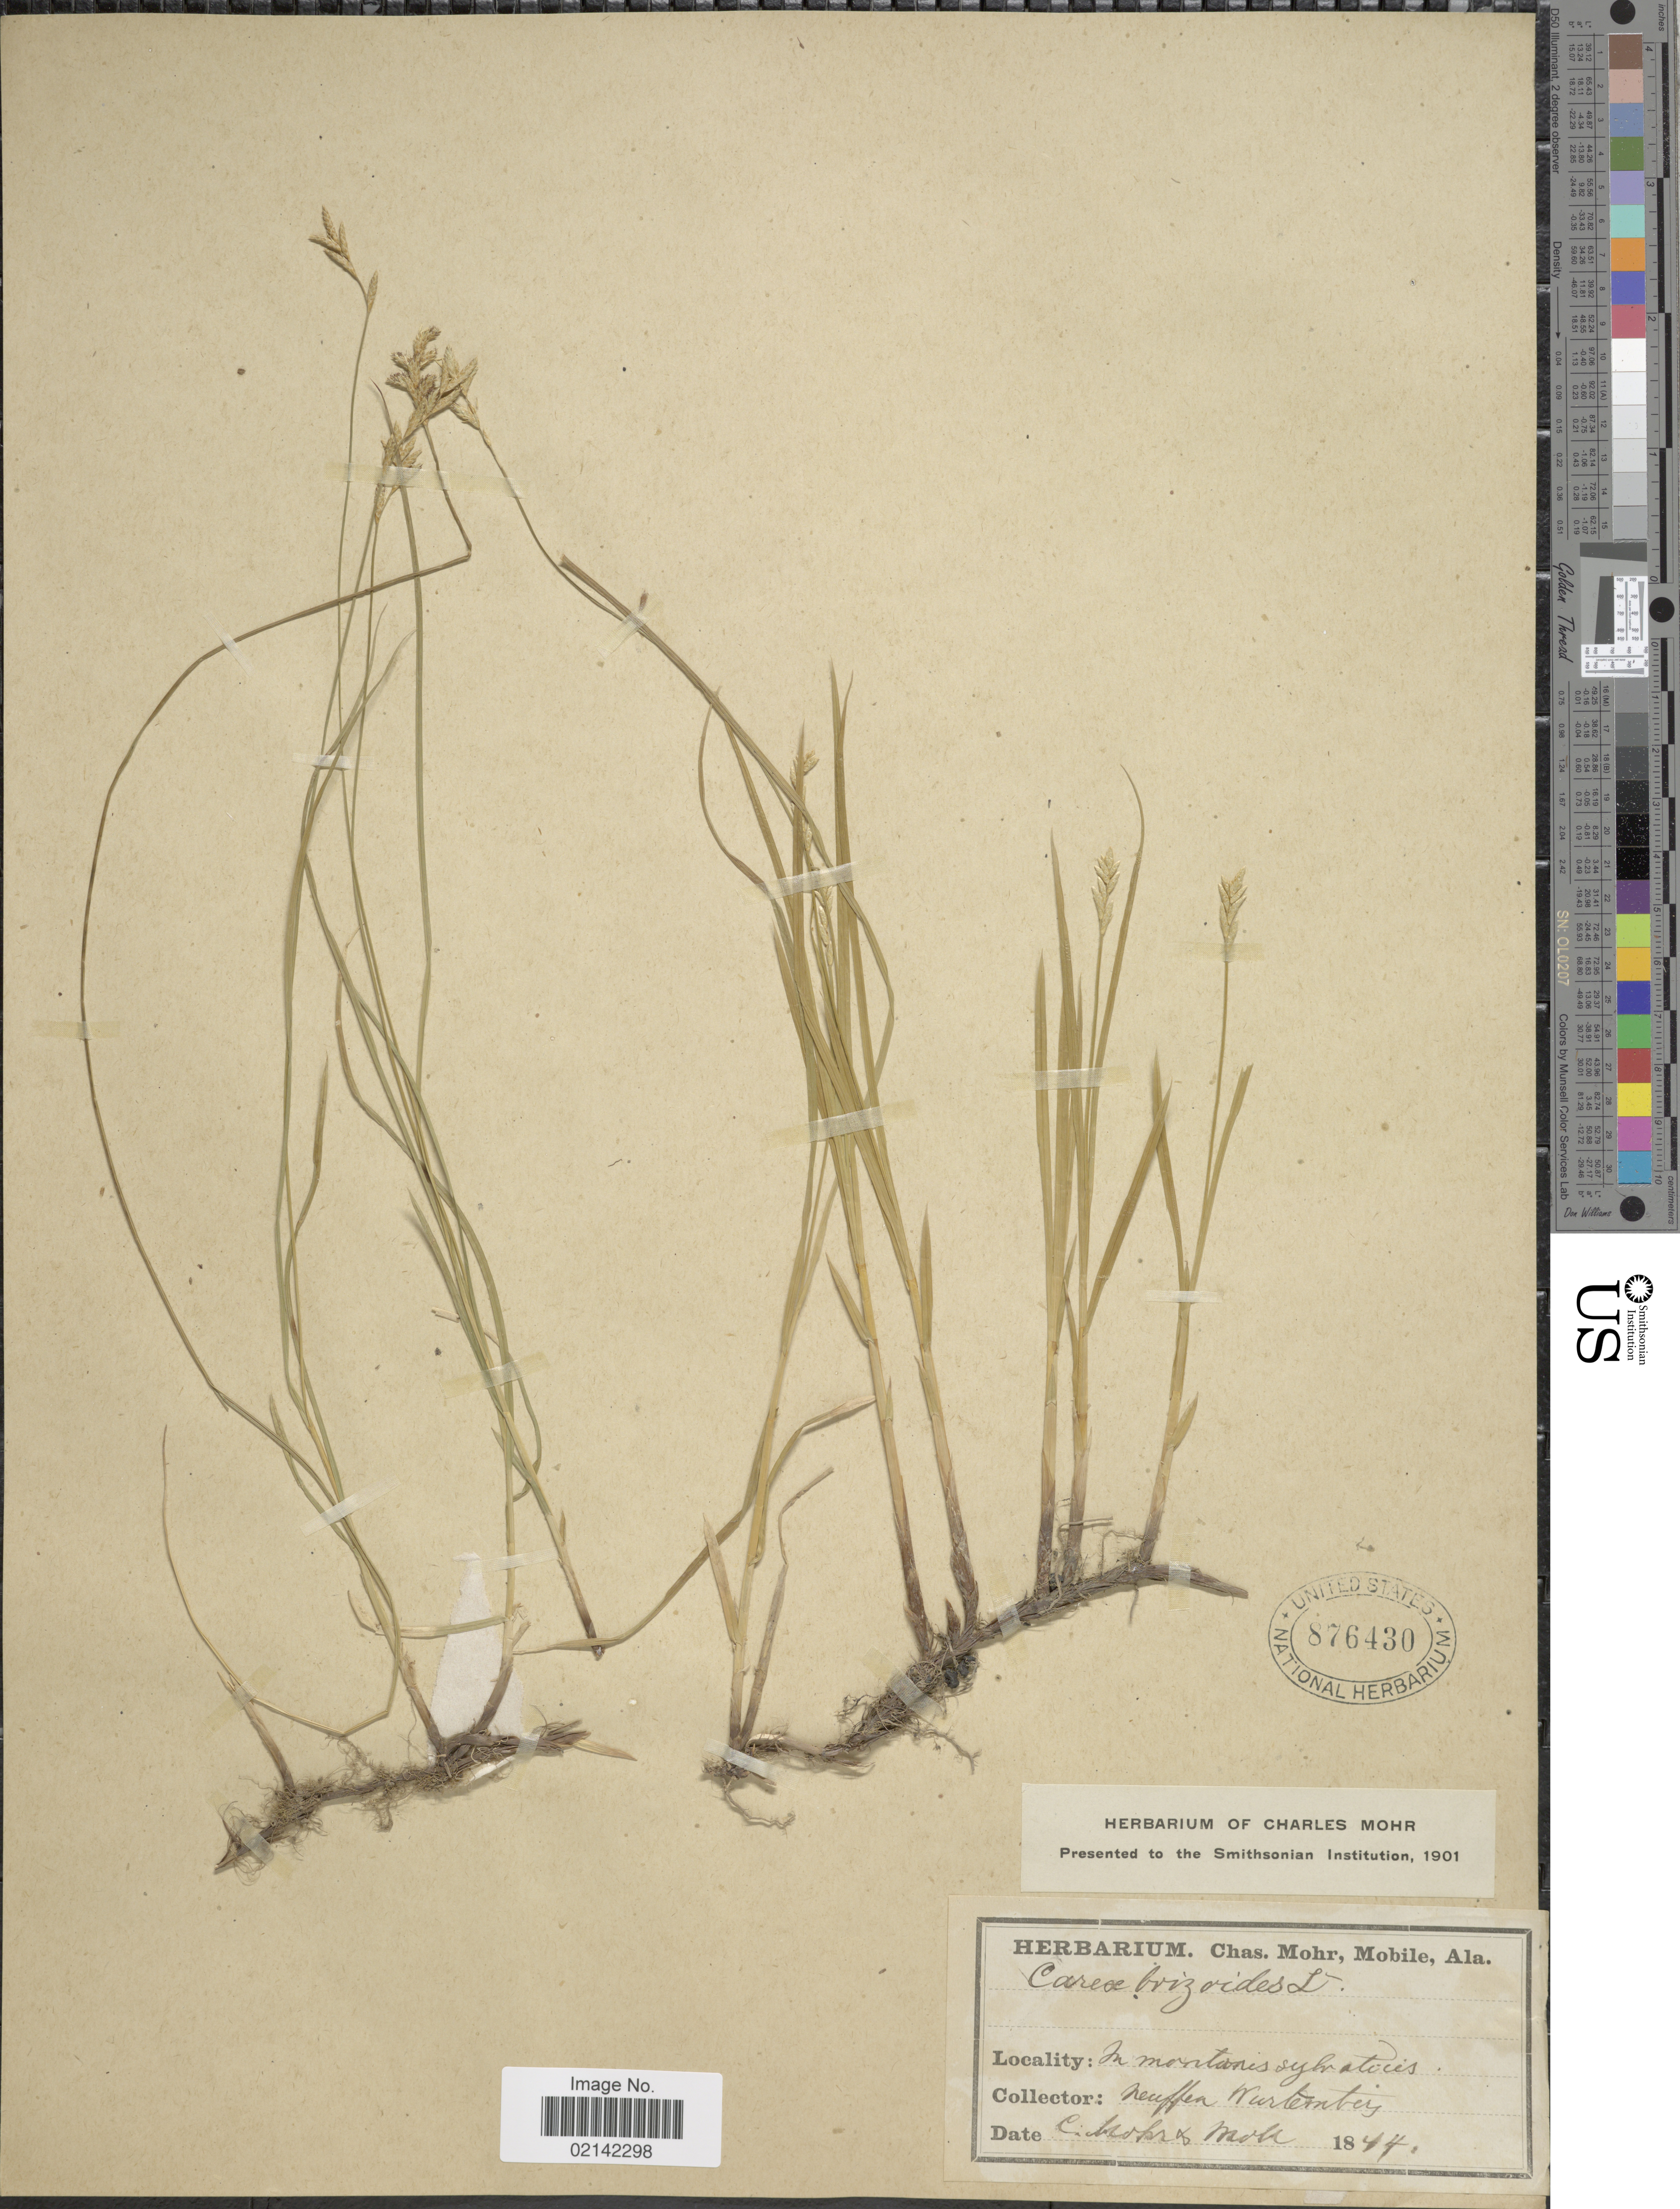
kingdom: Plantae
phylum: Tracheophyta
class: Liliopsida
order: Poales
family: Cyperaceae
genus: Carex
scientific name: Carex brizoides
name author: L.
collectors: C. T. Mohr & Mohr, --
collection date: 1844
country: Germany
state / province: Baden-Württemberg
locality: Neuffen, Wurtemberg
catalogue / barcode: US 876430